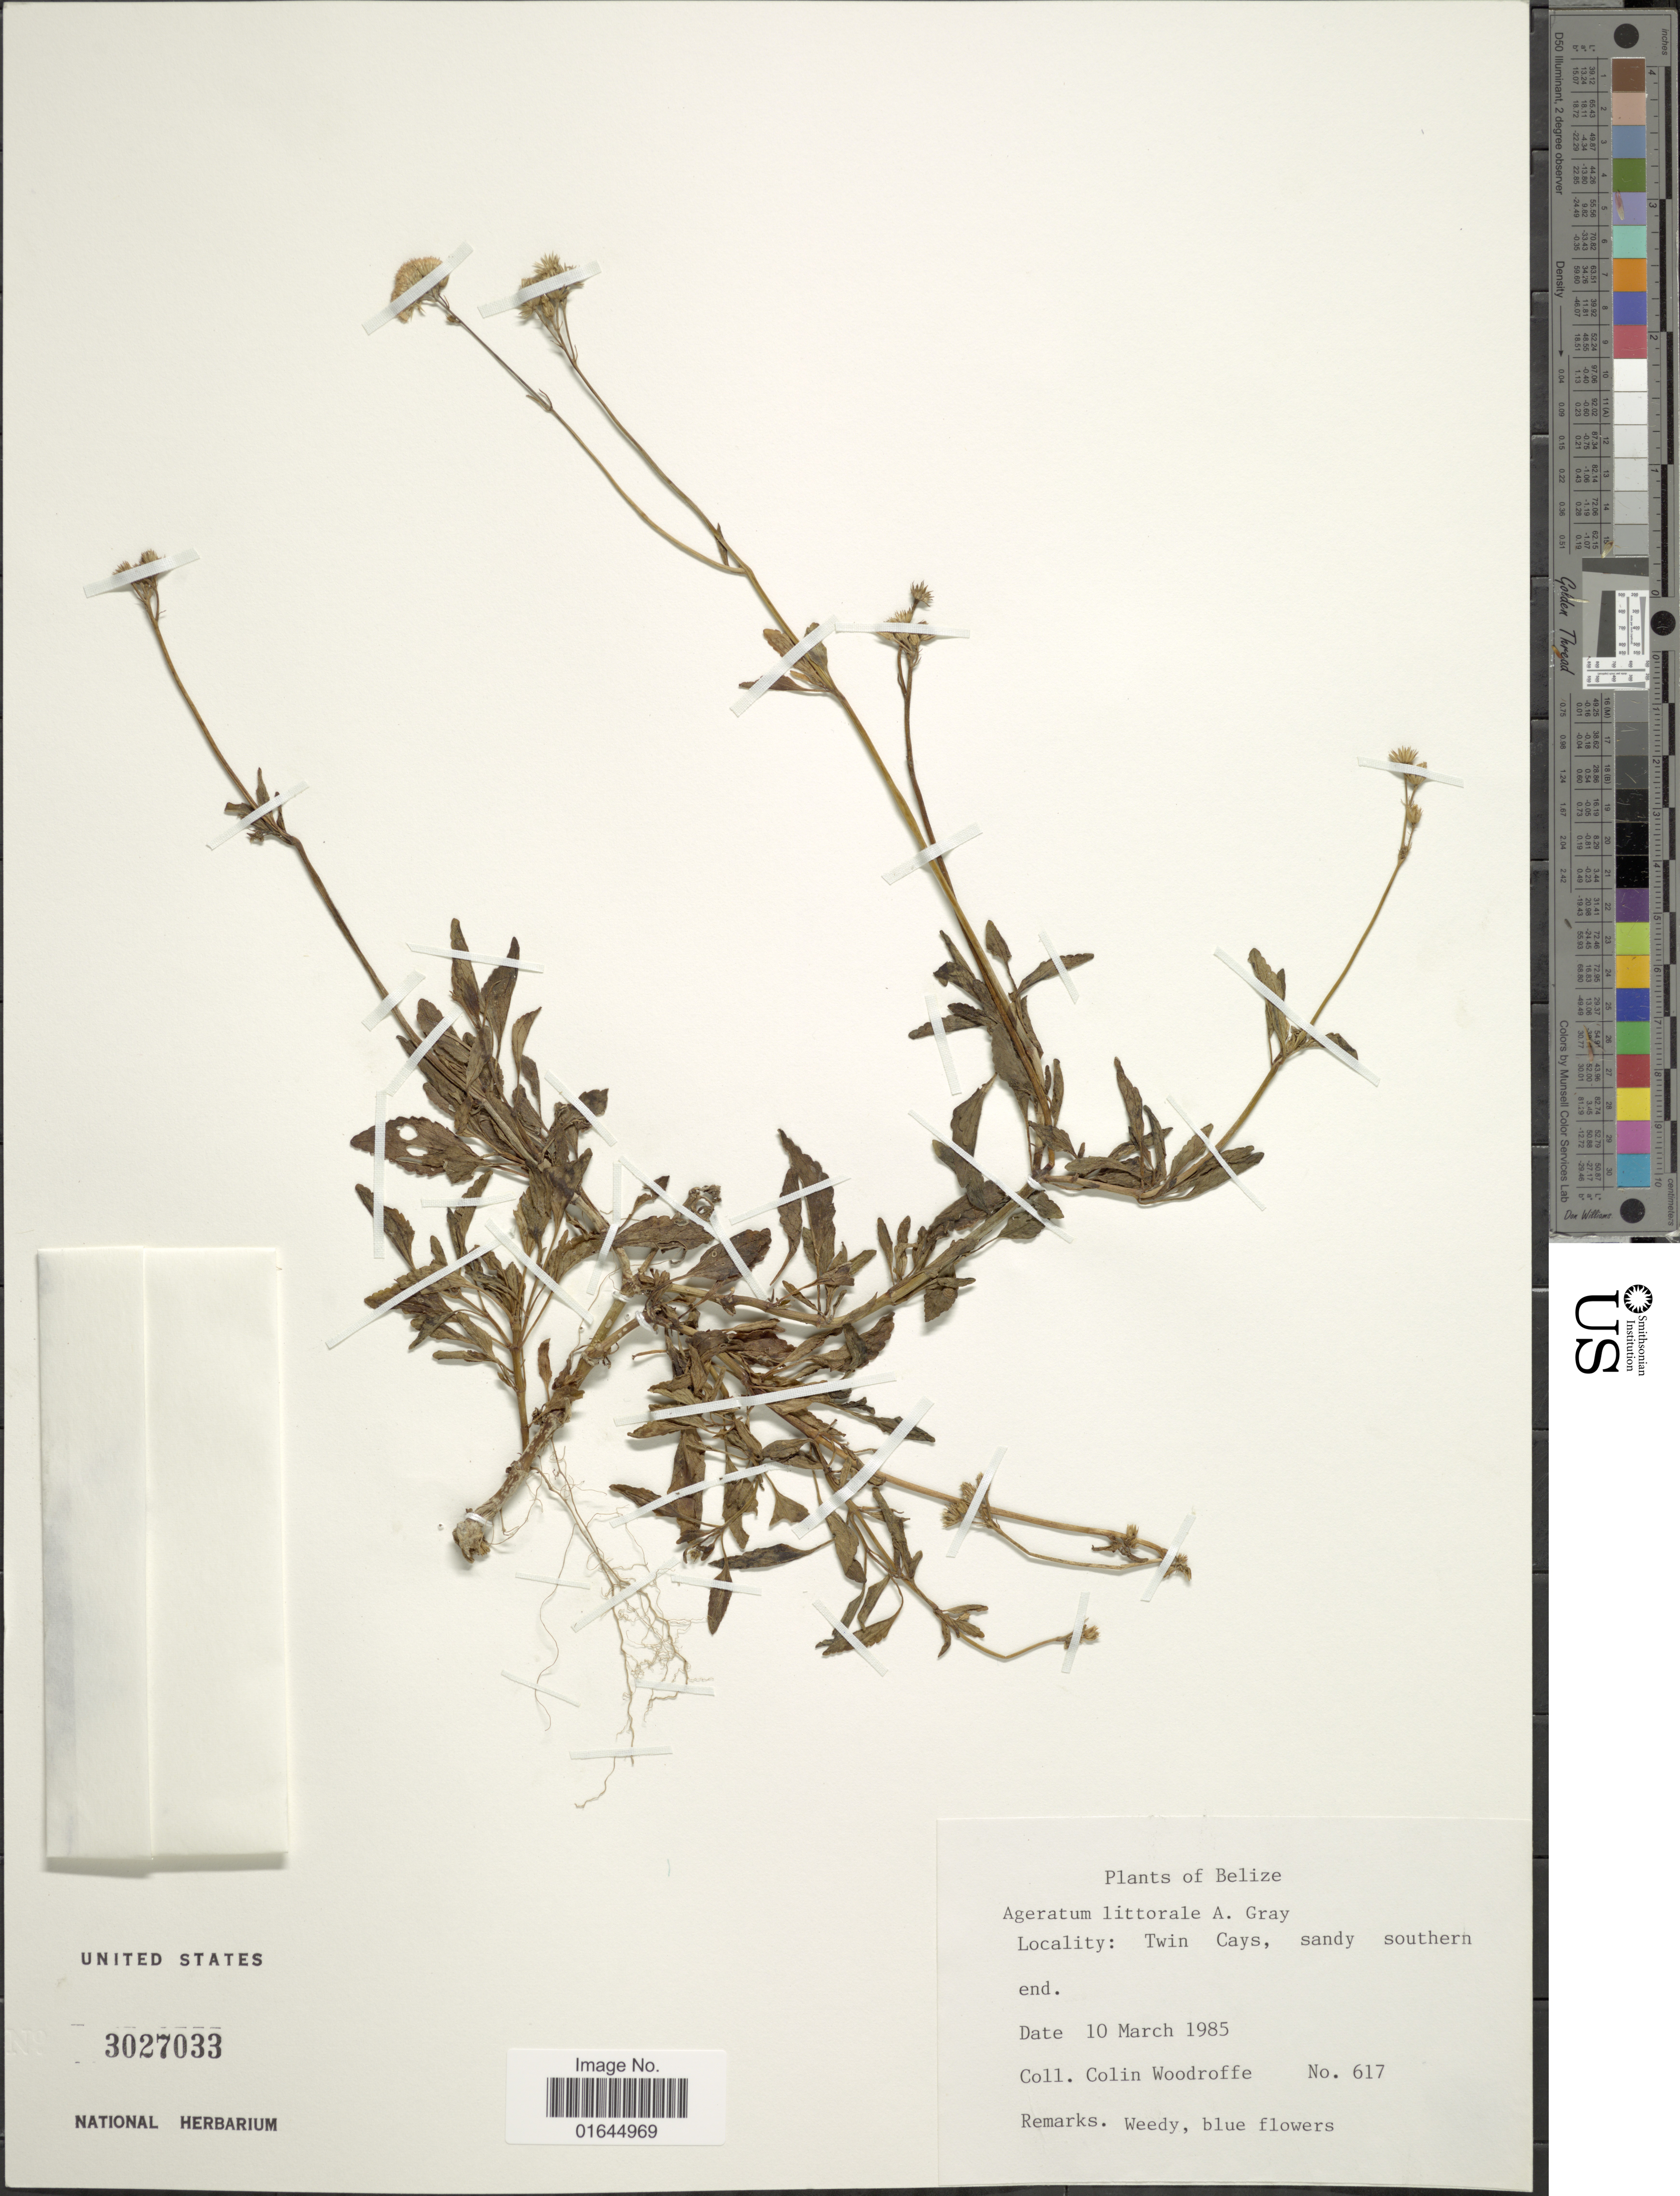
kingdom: Plantae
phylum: Tracheophyta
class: Magnoliopsida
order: Asterales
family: Asteraceae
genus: Ageratum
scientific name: Ageratum littorale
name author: A. Gray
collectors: C. Woodroffe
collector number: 617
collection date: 1985-03-10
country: Belize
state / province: Belize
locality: Twin Cays, sandy southern end.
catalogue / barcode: US 3027033